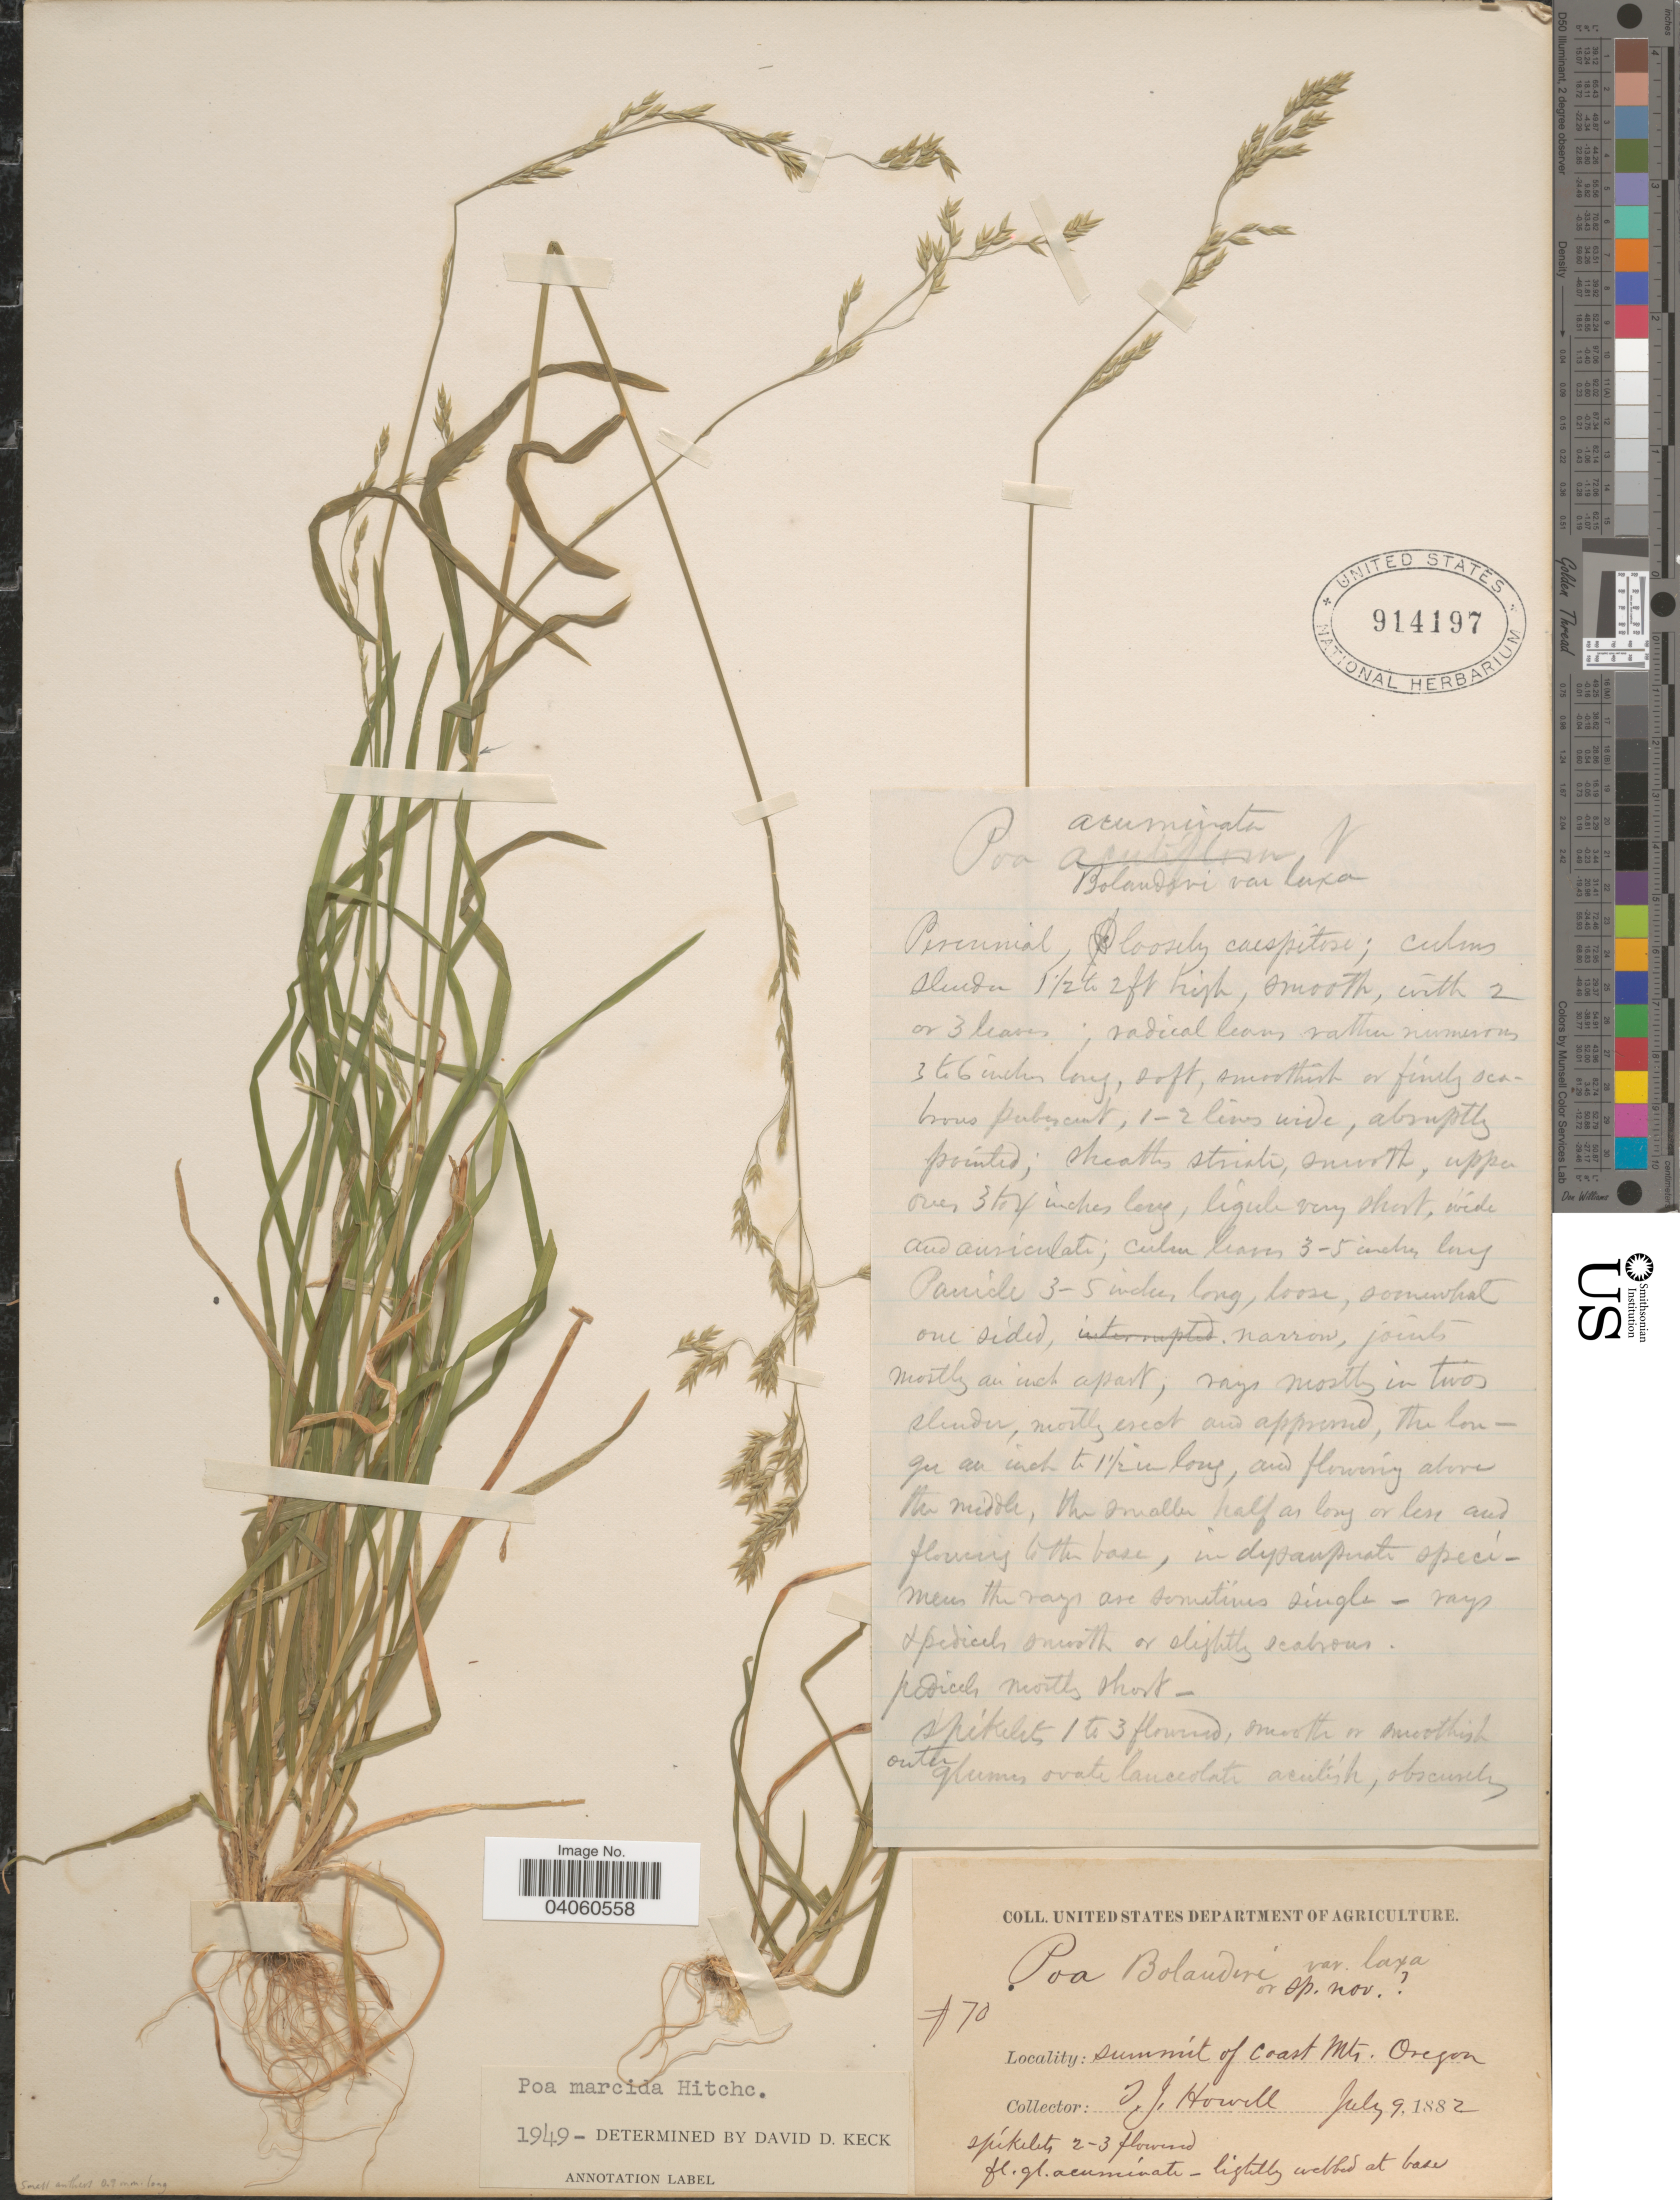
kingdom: Plantae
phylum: Tracheophyta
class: Liliopsida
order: Poales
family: Poaceae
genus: Poa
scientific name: Poa marcida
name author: Hitchc.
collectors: T. J. Howell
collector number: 70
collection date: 1882-07-09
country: United States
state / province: Oregon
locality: Summit of Coast Mts.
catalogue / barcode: US 914197